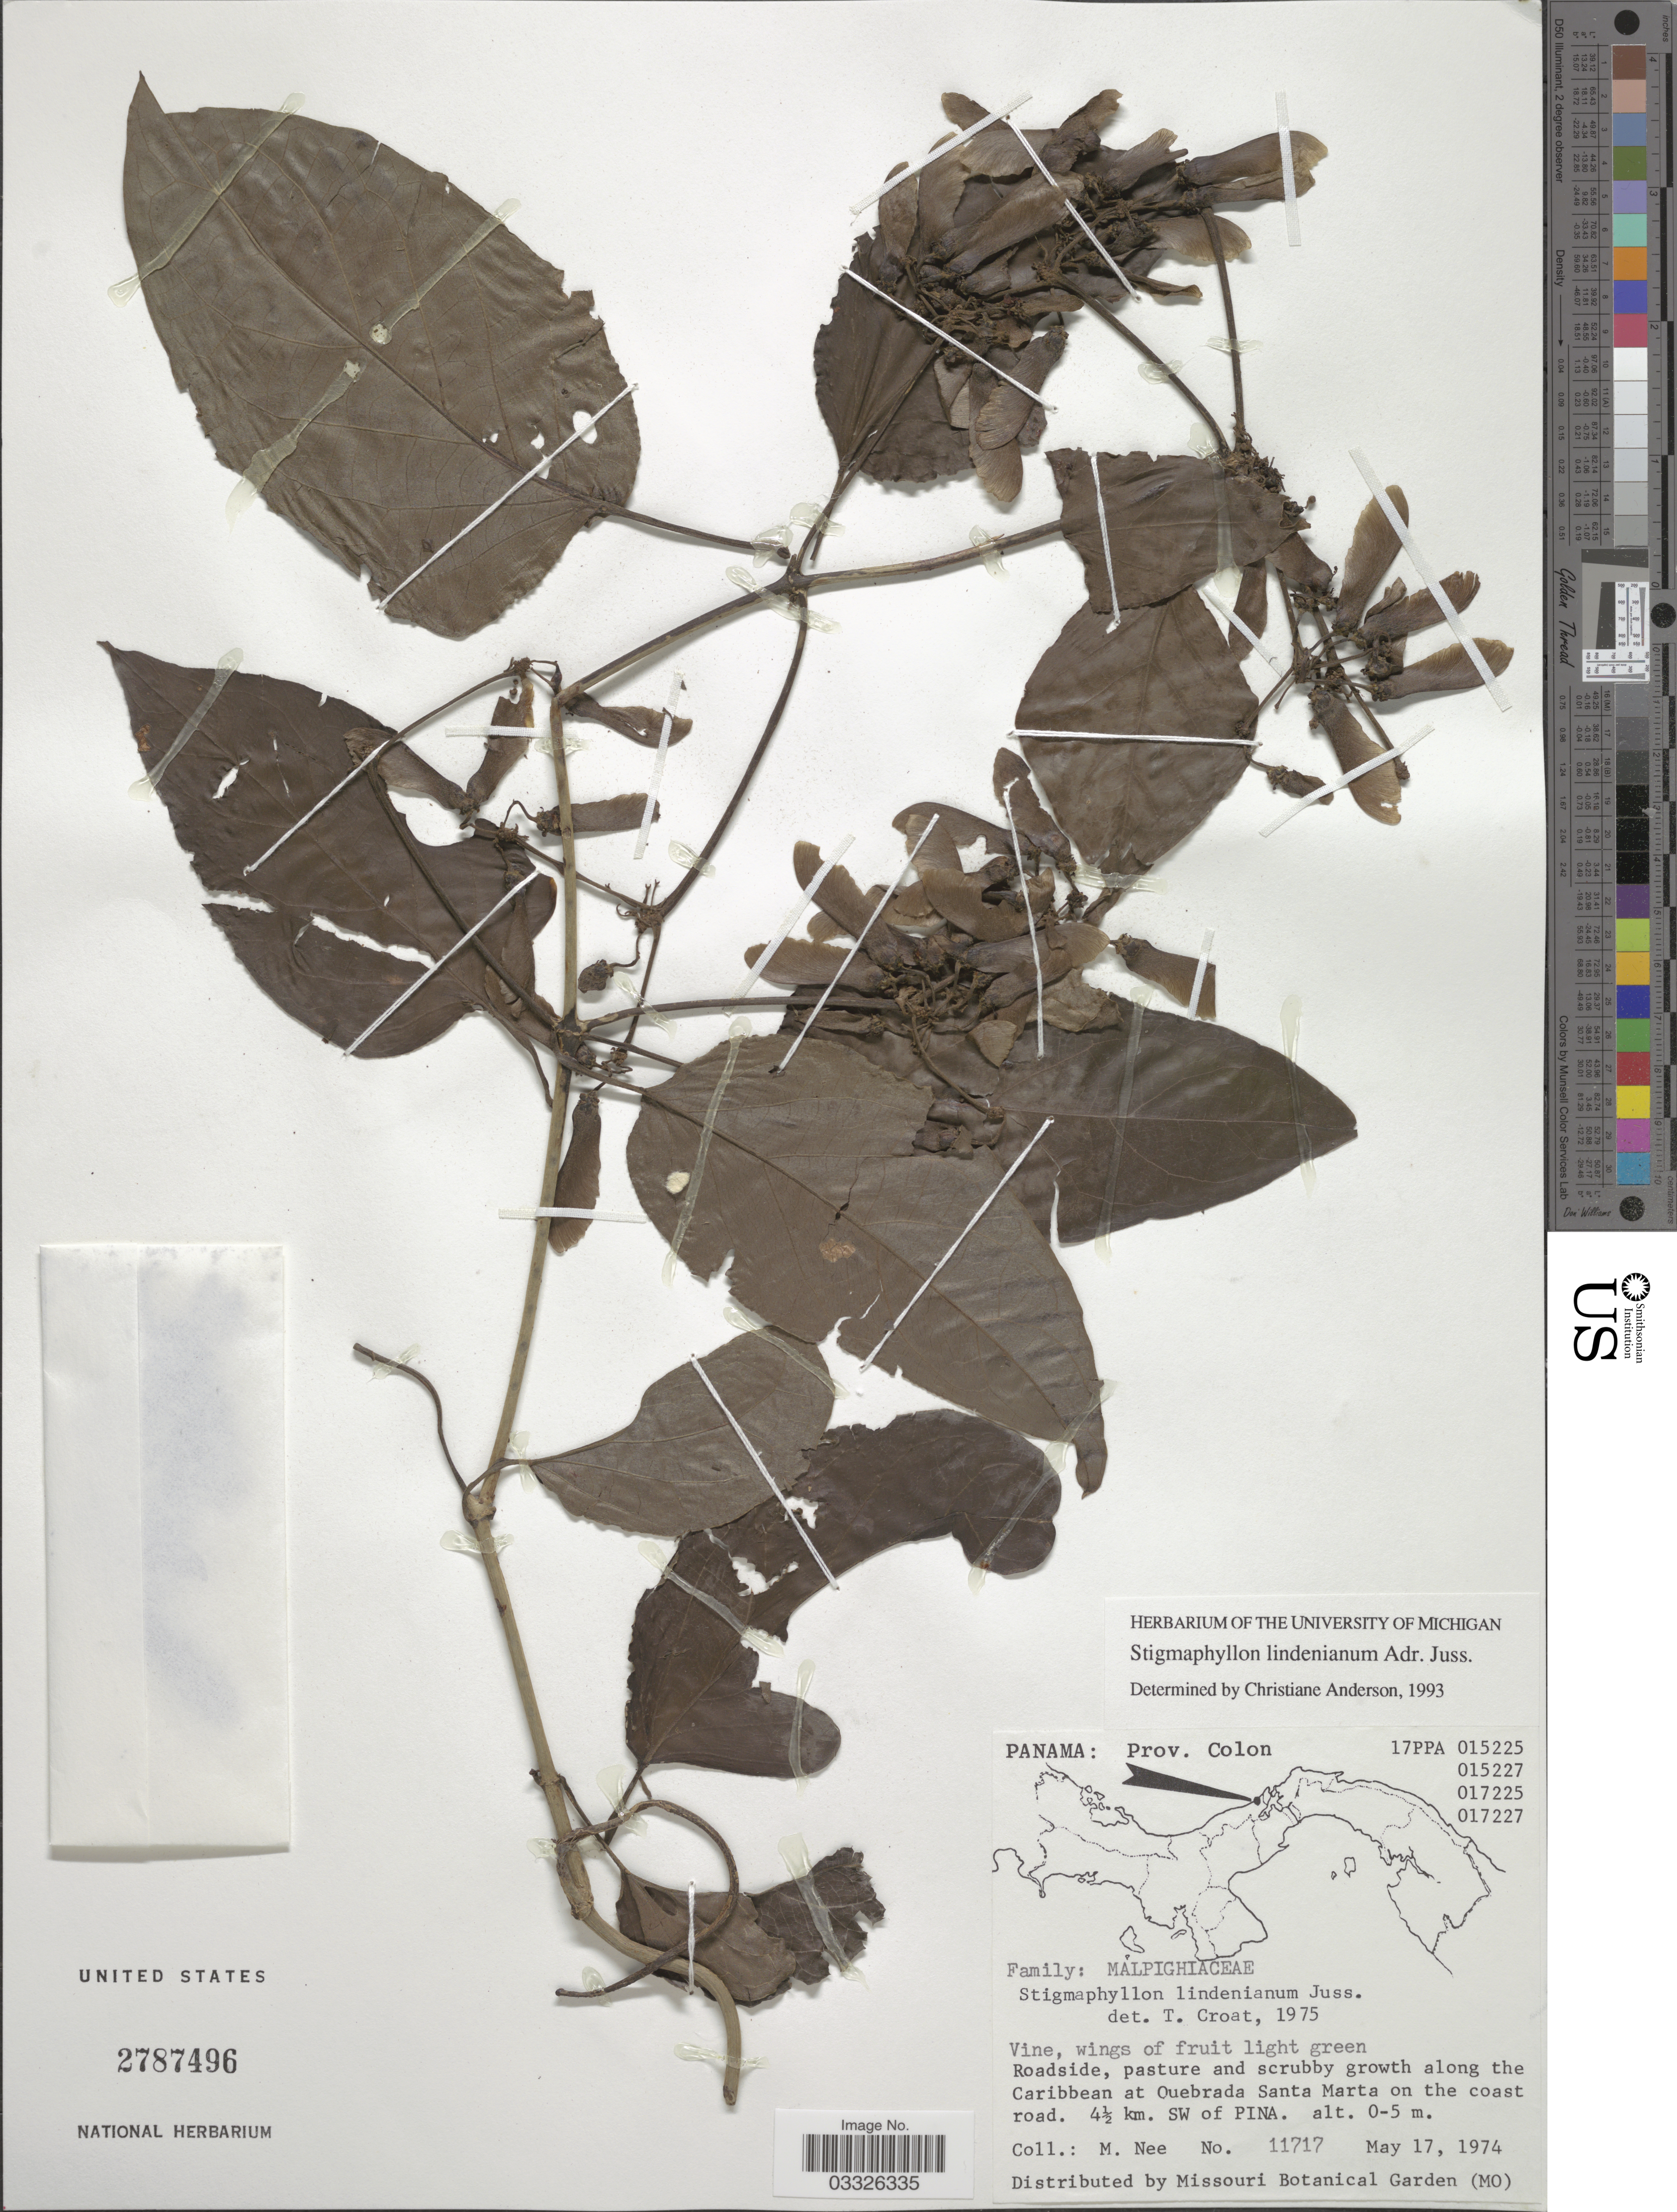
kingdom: Plantae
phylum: Tracheophyta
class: Magnoliopsida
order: Malpighiales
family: Malpighiaceae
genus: Stigmaphyllon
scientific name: Stigmaphyllon lindenianum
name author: A. Juss.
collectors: M. Nee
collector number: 11717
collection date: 1974-05-17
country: Panama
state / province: Colón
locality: Pasture and scrubby growth along the Caribbean at Quebrada Santa Marta on the coast road. 4½ km. SW of Pina.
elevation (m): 0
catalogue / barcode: US 2787496